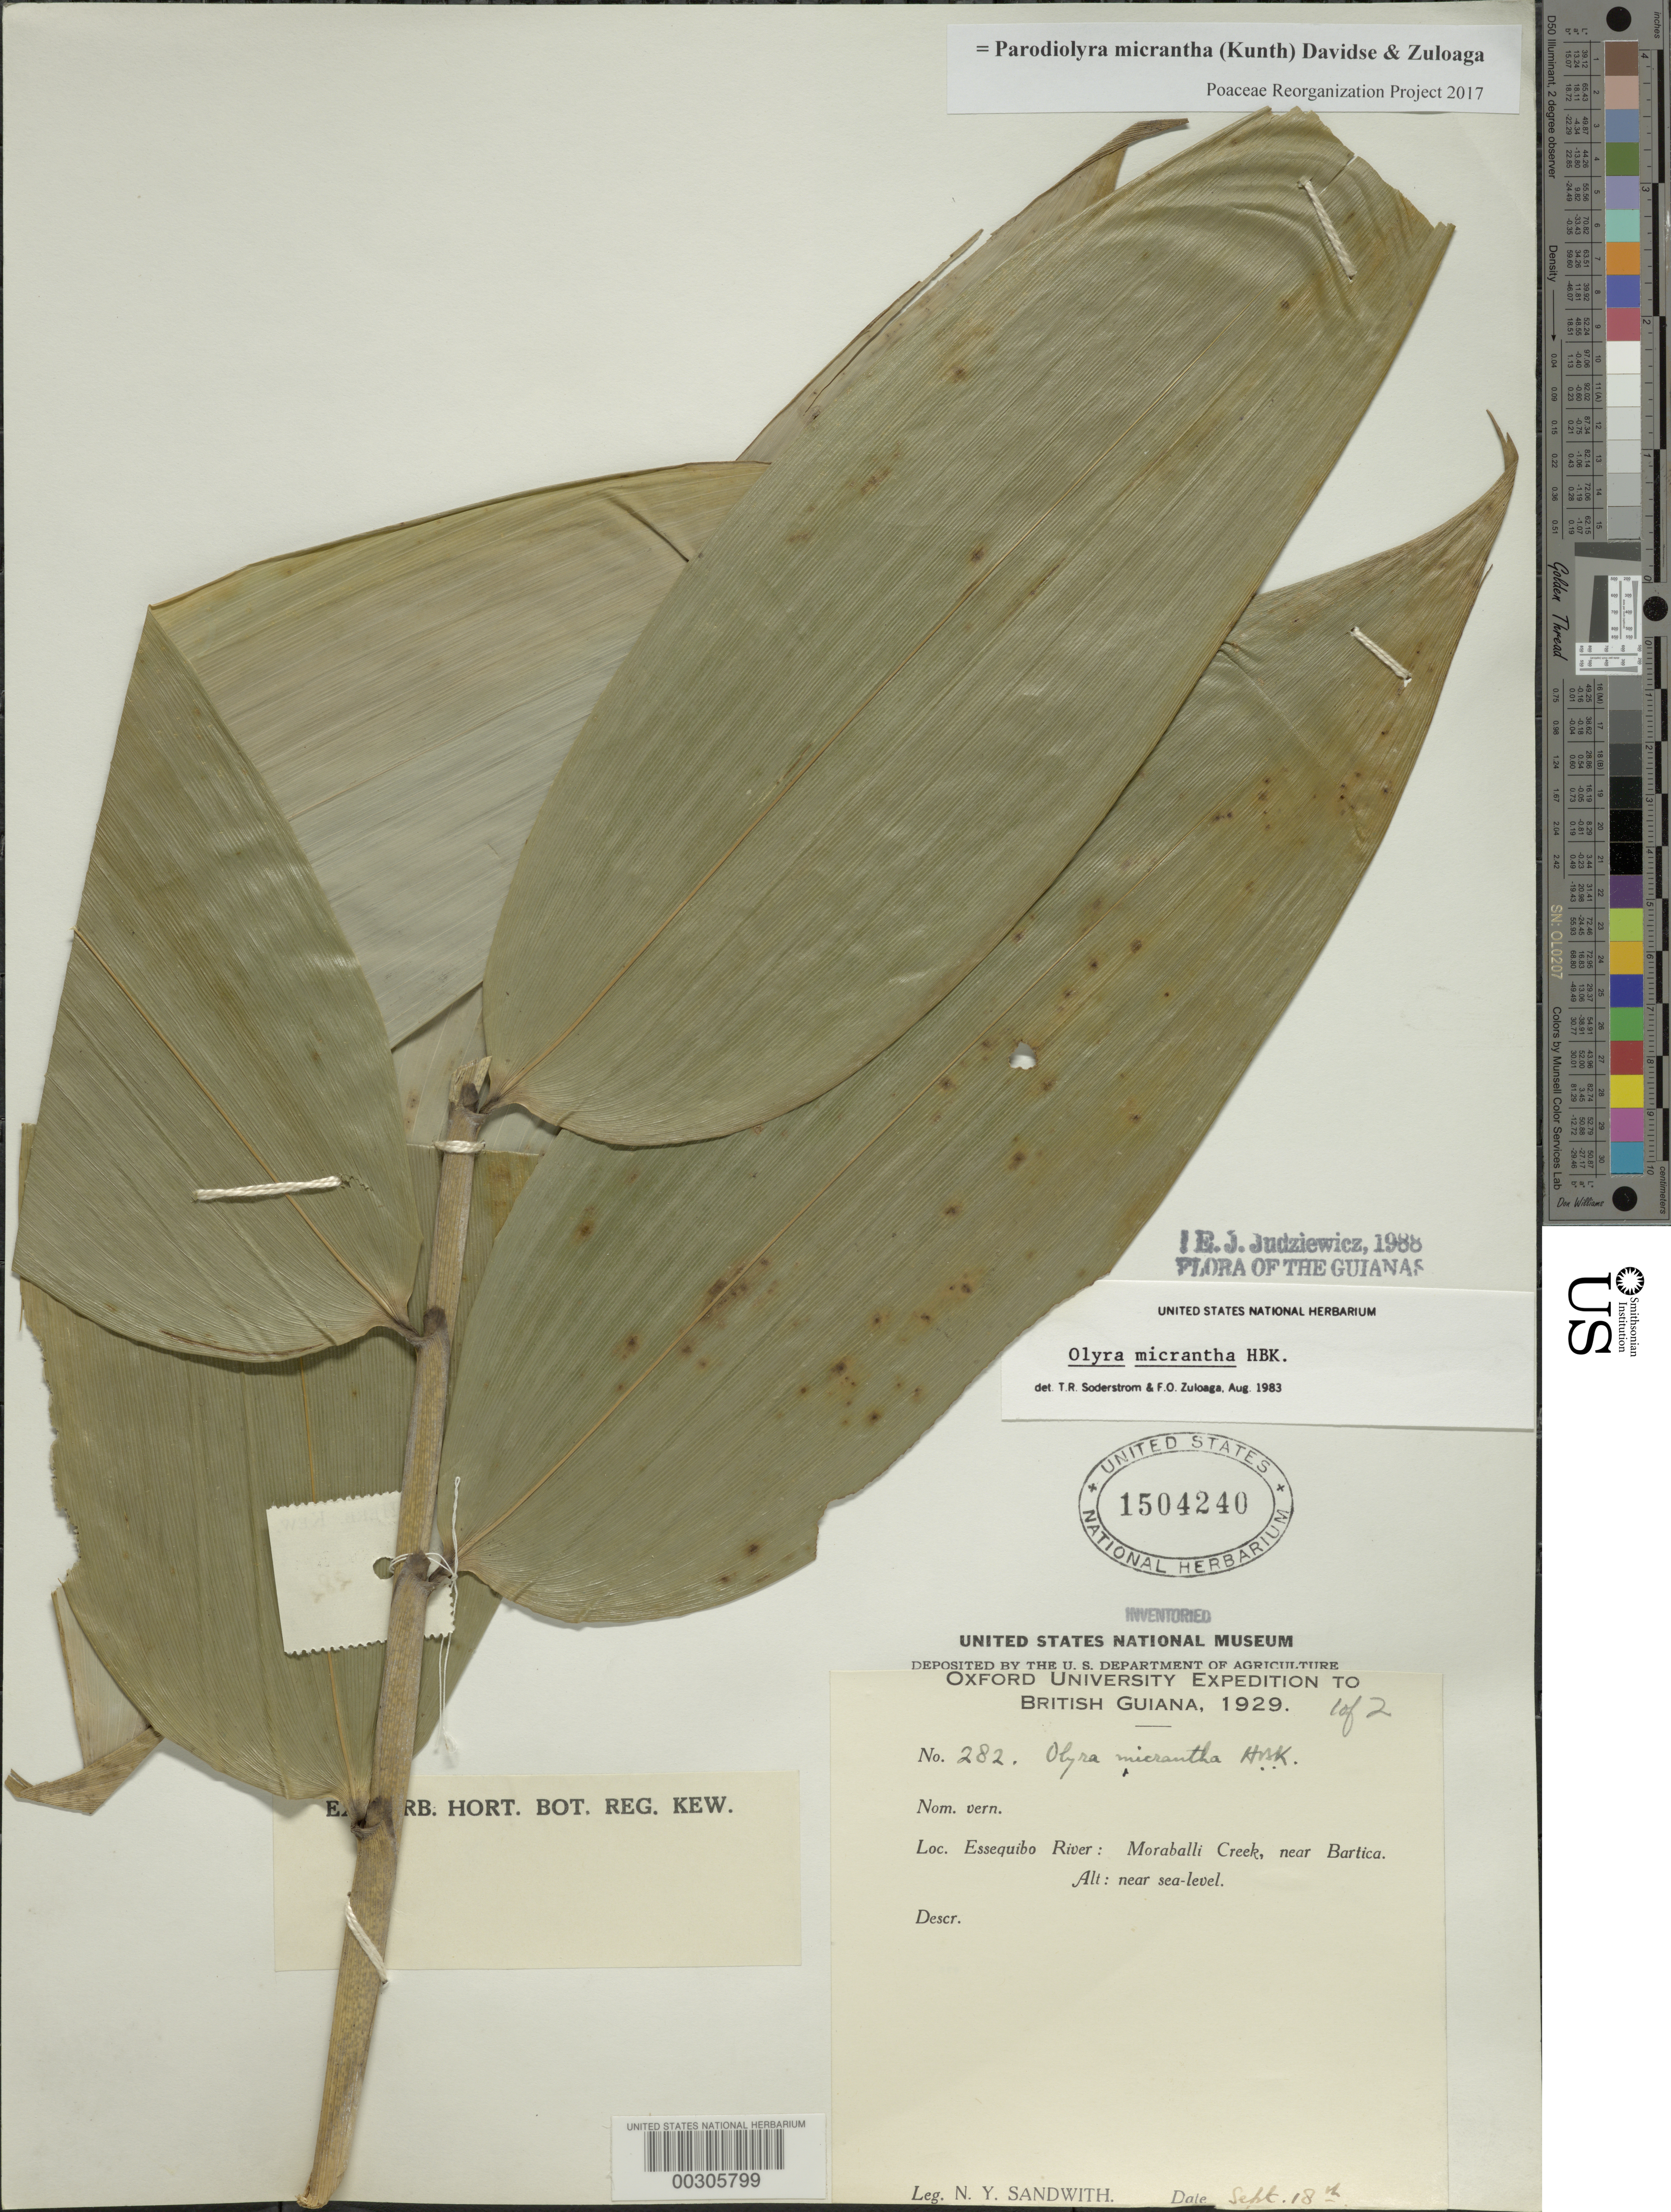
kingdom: Plantae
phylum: Tracheophyta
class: Liliopsida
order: Poales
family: Poaceae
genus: Parodiolyra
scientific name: Parodiolyra micrantha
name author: (Kunth) Davidse & Zuloaga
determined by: Poaceae Reorganization Project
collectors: N. Y. Sandwith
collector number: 282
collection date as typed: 18 Sep 1929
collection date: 1929-09-18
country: Guyana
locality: Bartica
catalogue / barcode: US 1504240